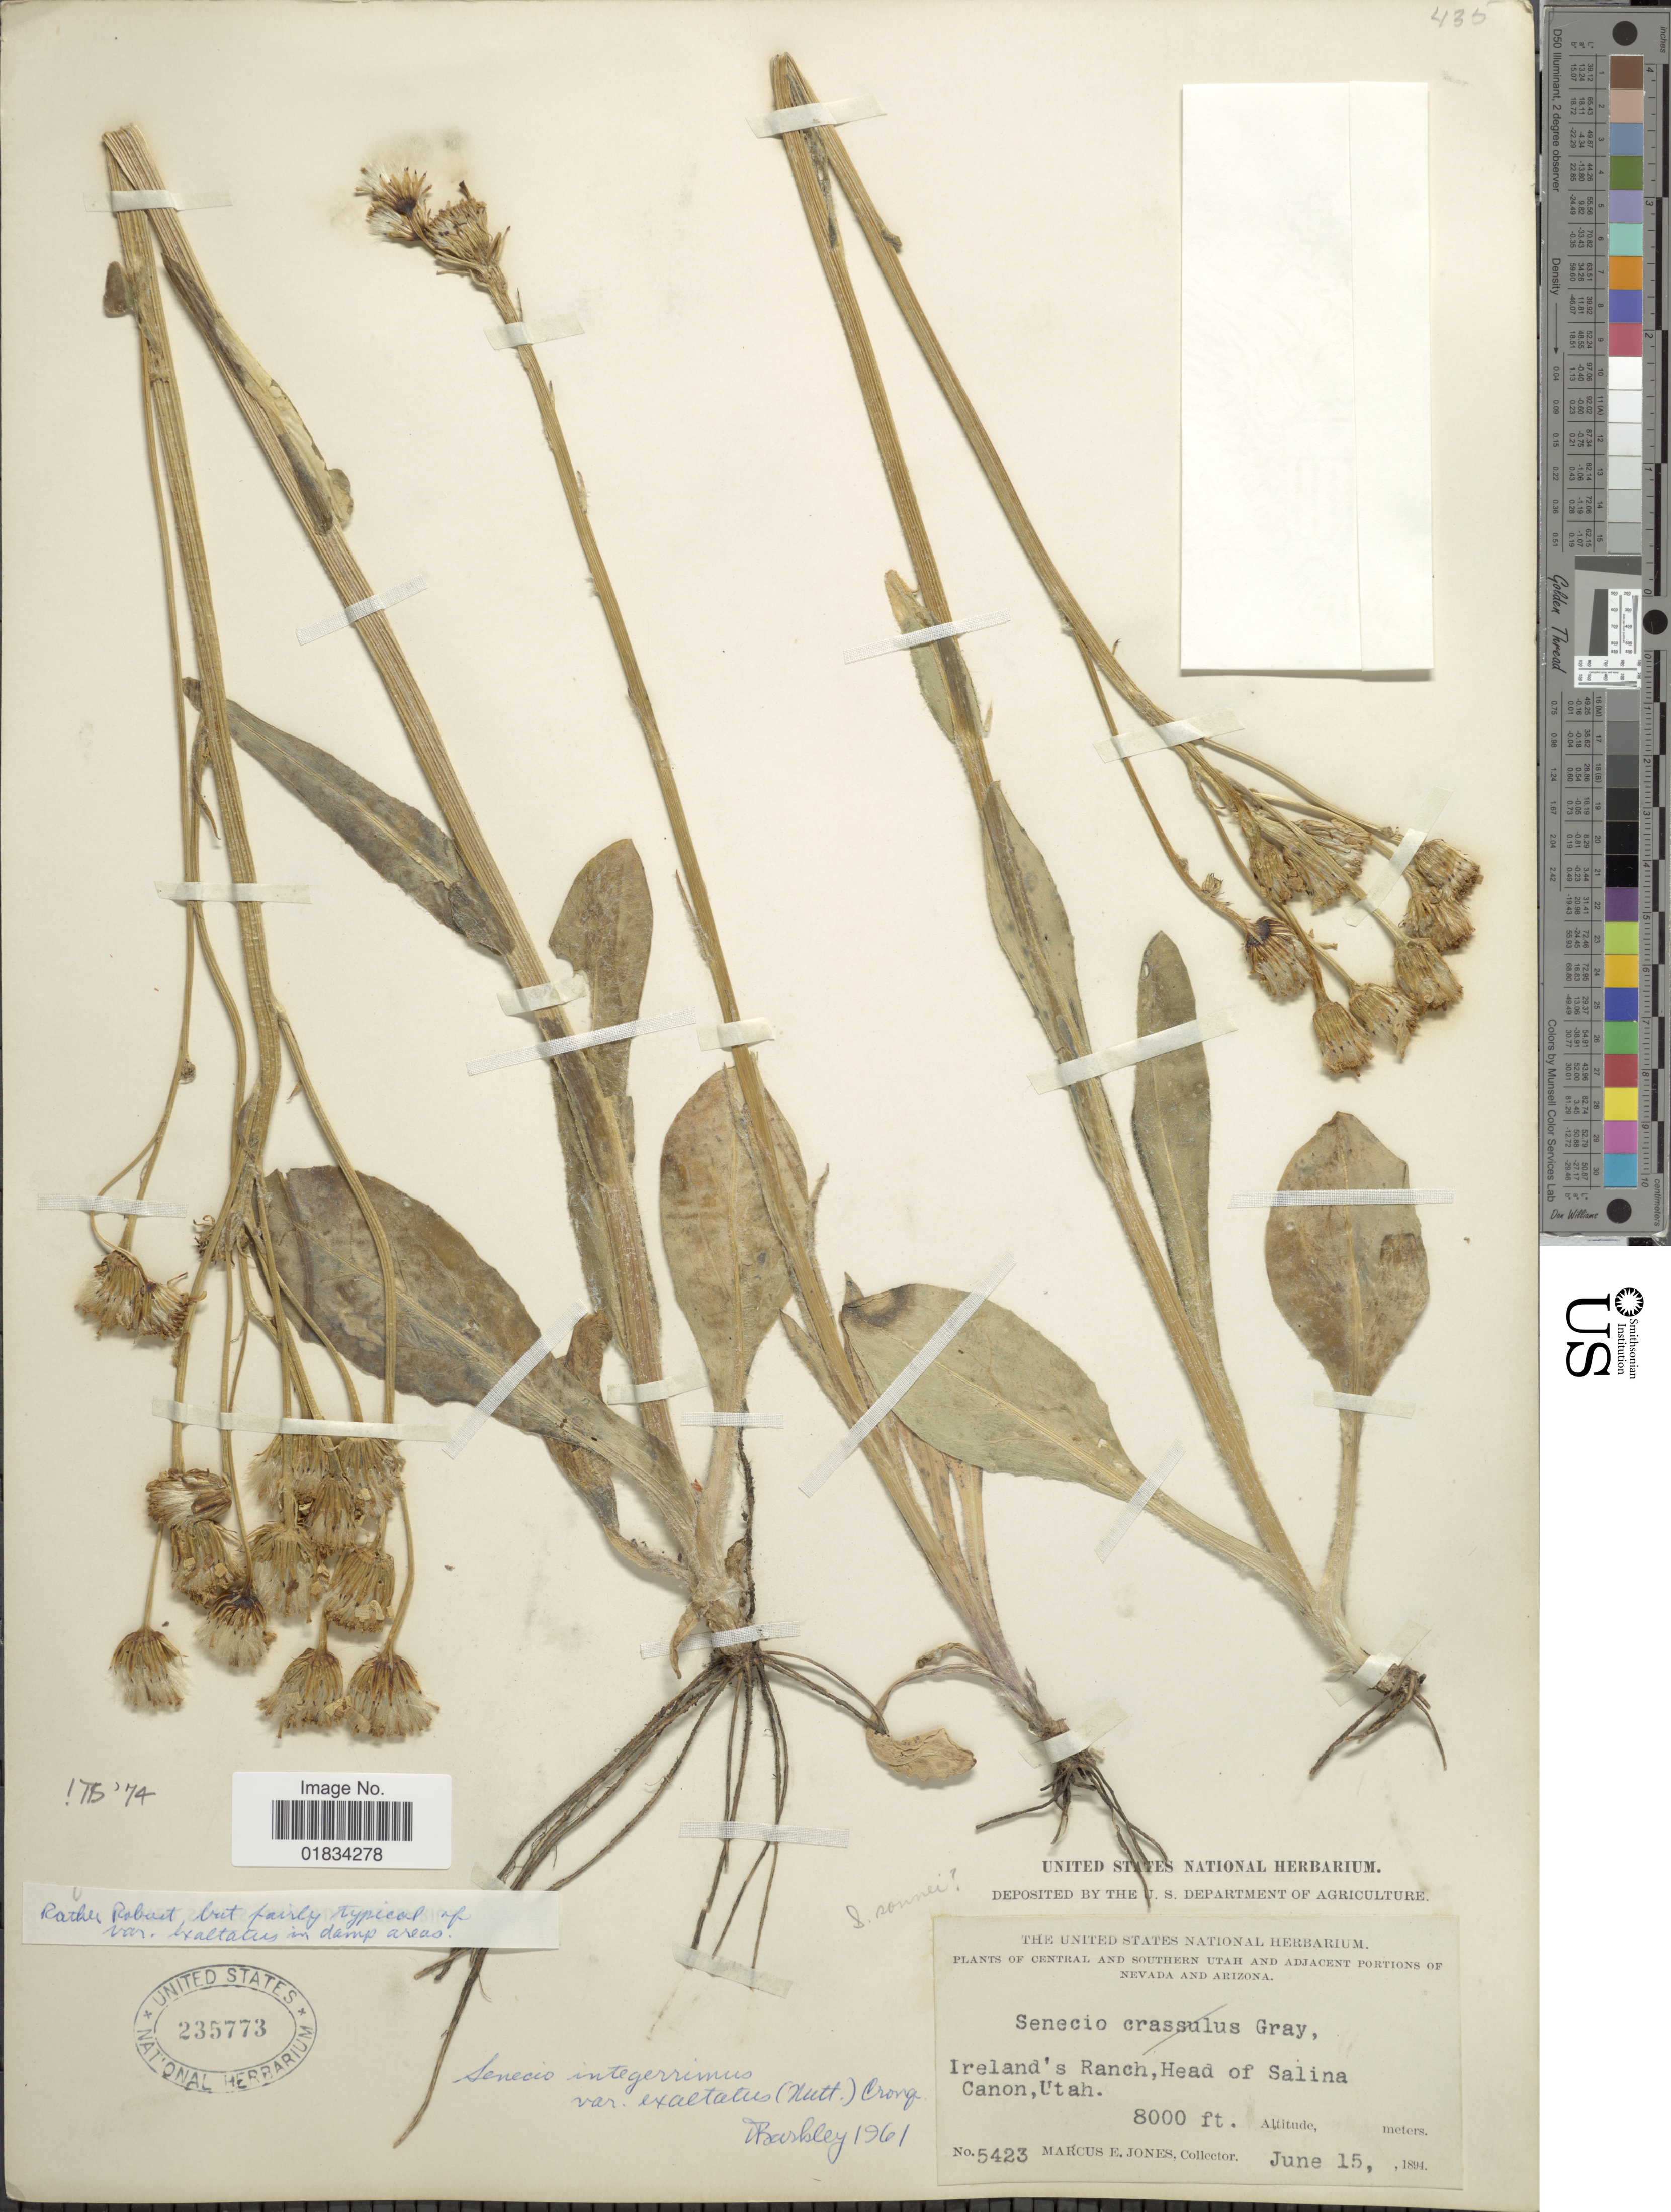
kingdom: Plantae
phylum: Tracheophyta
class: Magnoliopsida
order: Asterales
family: Asteraceae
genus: Senecio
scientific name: Senecio integerrimus var. exaltatus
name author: (Nutt.) Cronq.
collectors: M. E. Jones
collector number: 5423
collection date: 1894-06-15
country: United States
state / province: Utah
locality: Ireland's Ranch, Head of Salina canon, Utah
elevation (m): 2438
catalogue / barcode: US 235773